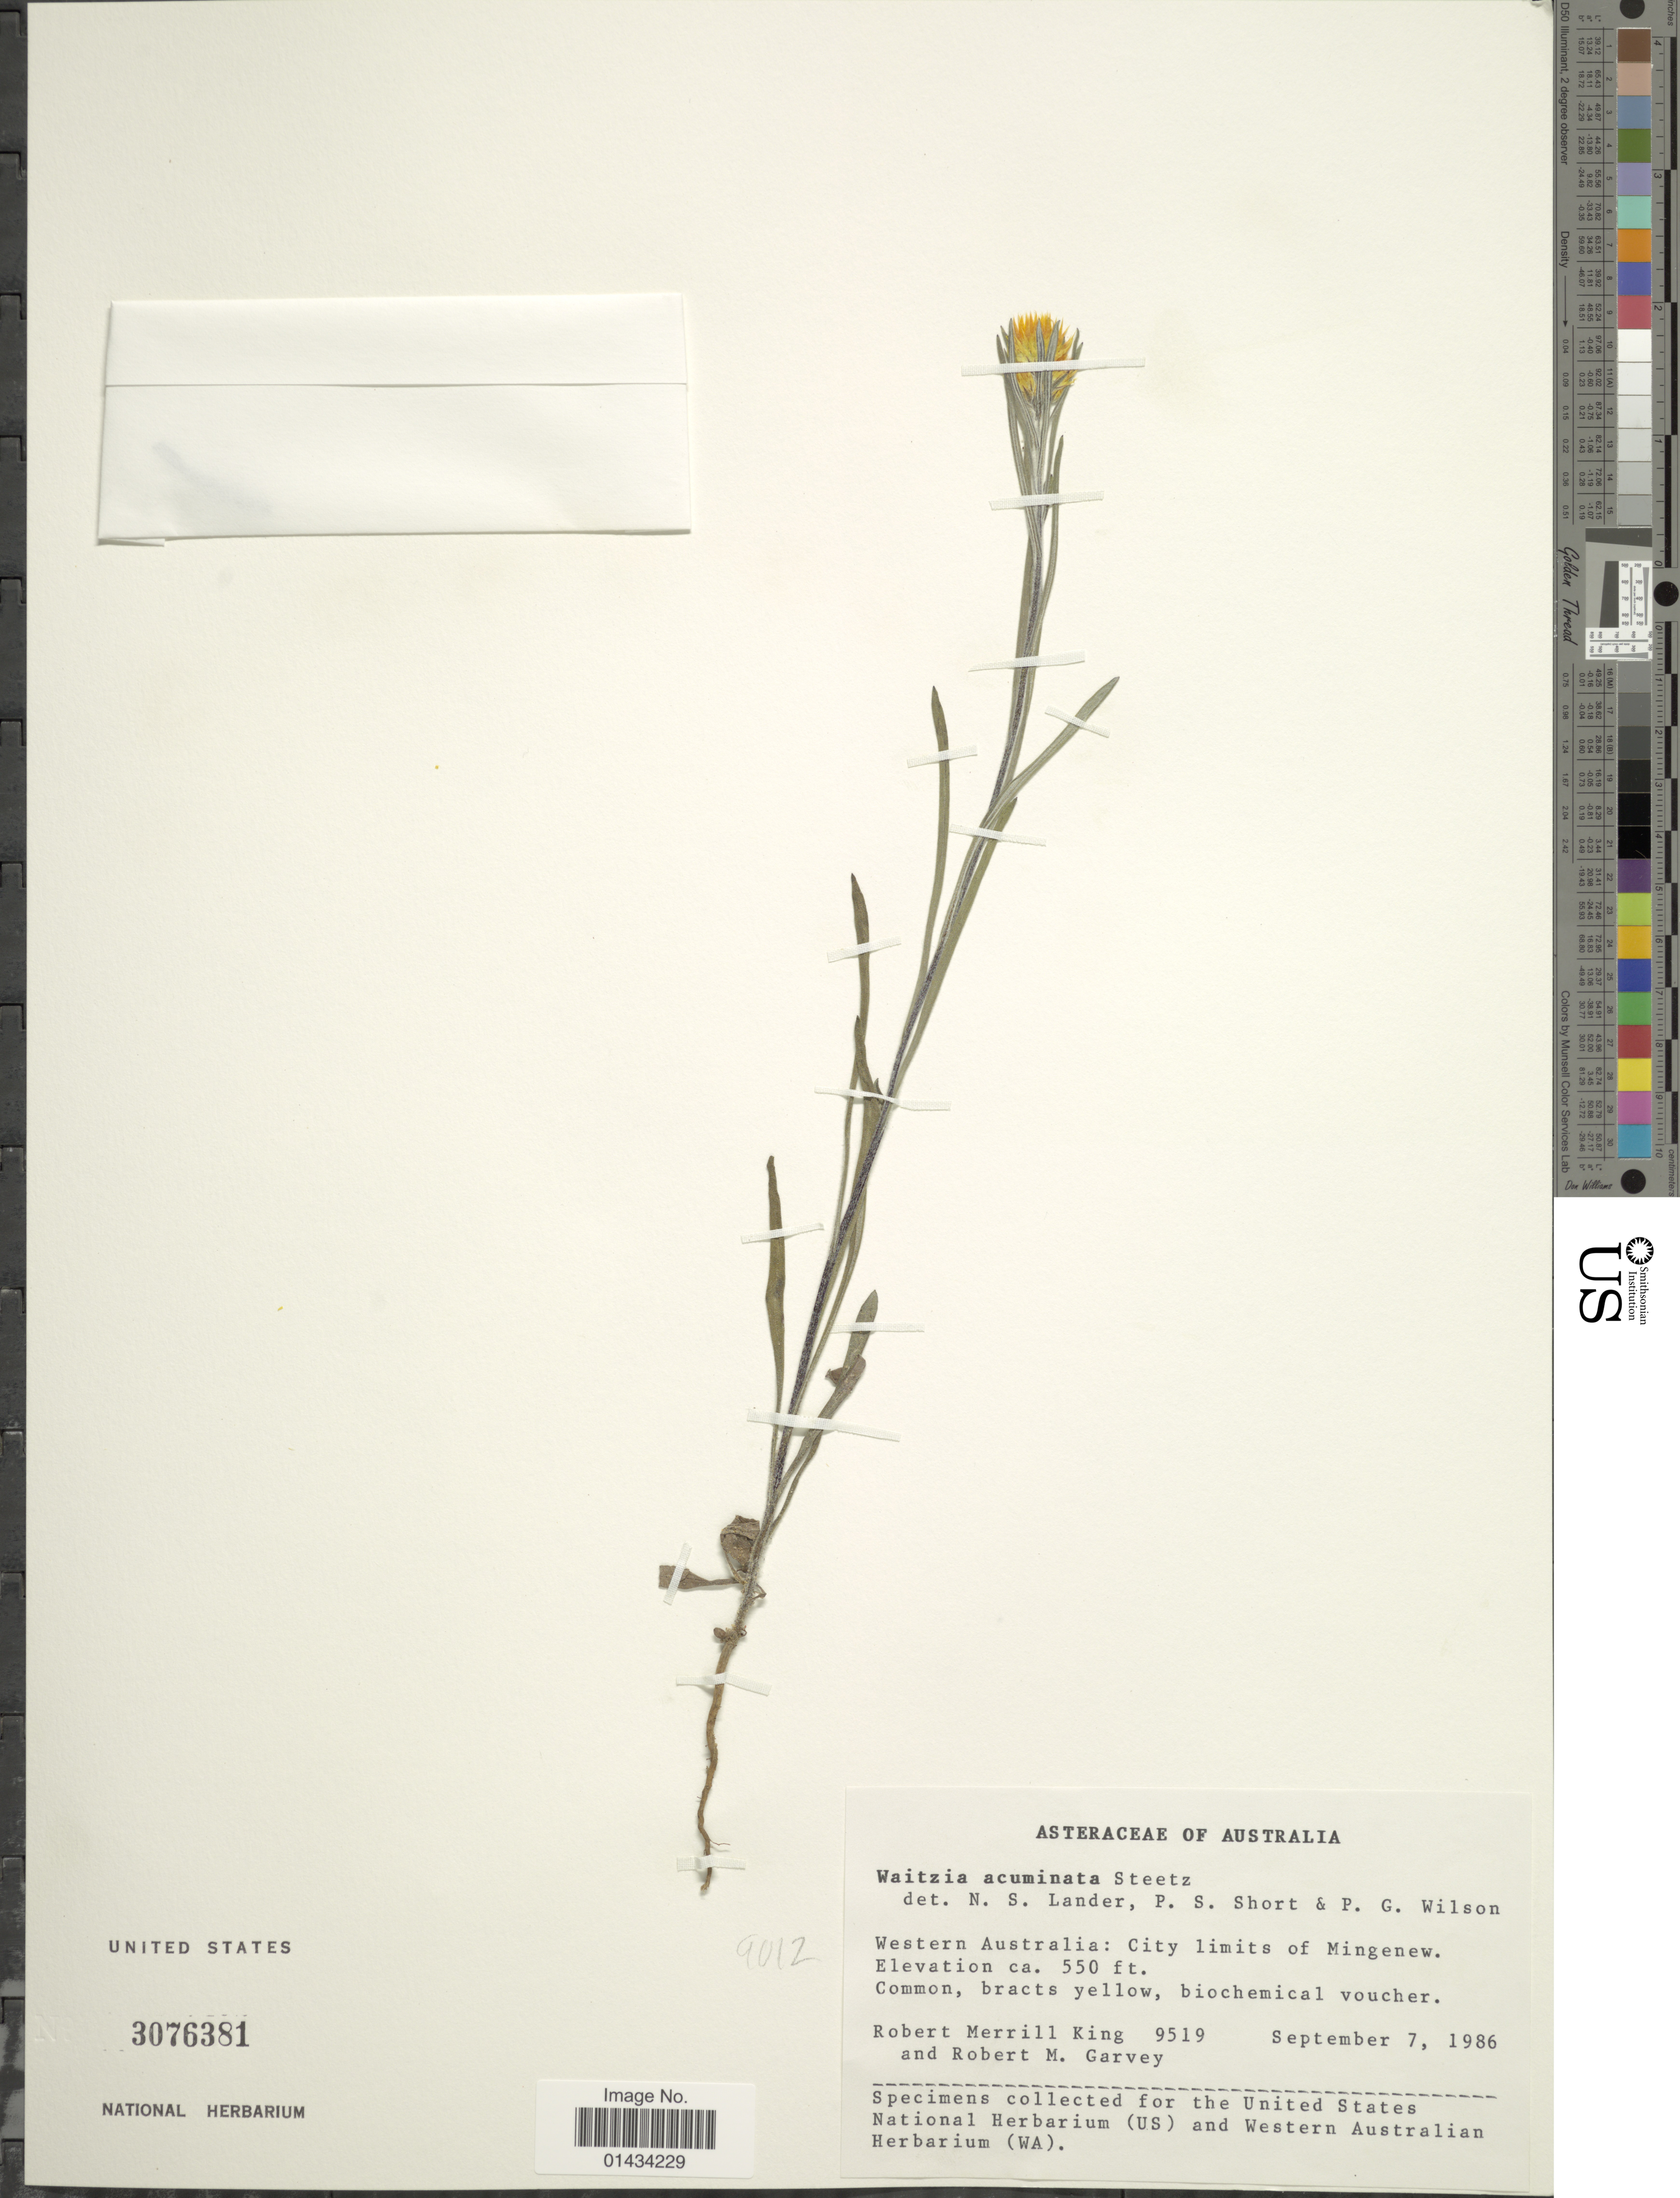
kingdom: Plantae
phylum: Tracheophyta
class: Magnoliopsida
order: Asterales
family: Asteraceae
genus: Waitzia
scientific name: Waitzia acuminata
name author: Steetz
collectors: R. M. King & R. Garvey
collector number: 9519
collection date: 1986-09-07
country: Australia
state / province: Western Australia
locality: City limits of Mingenew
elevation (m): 168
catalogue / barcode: US 3076381